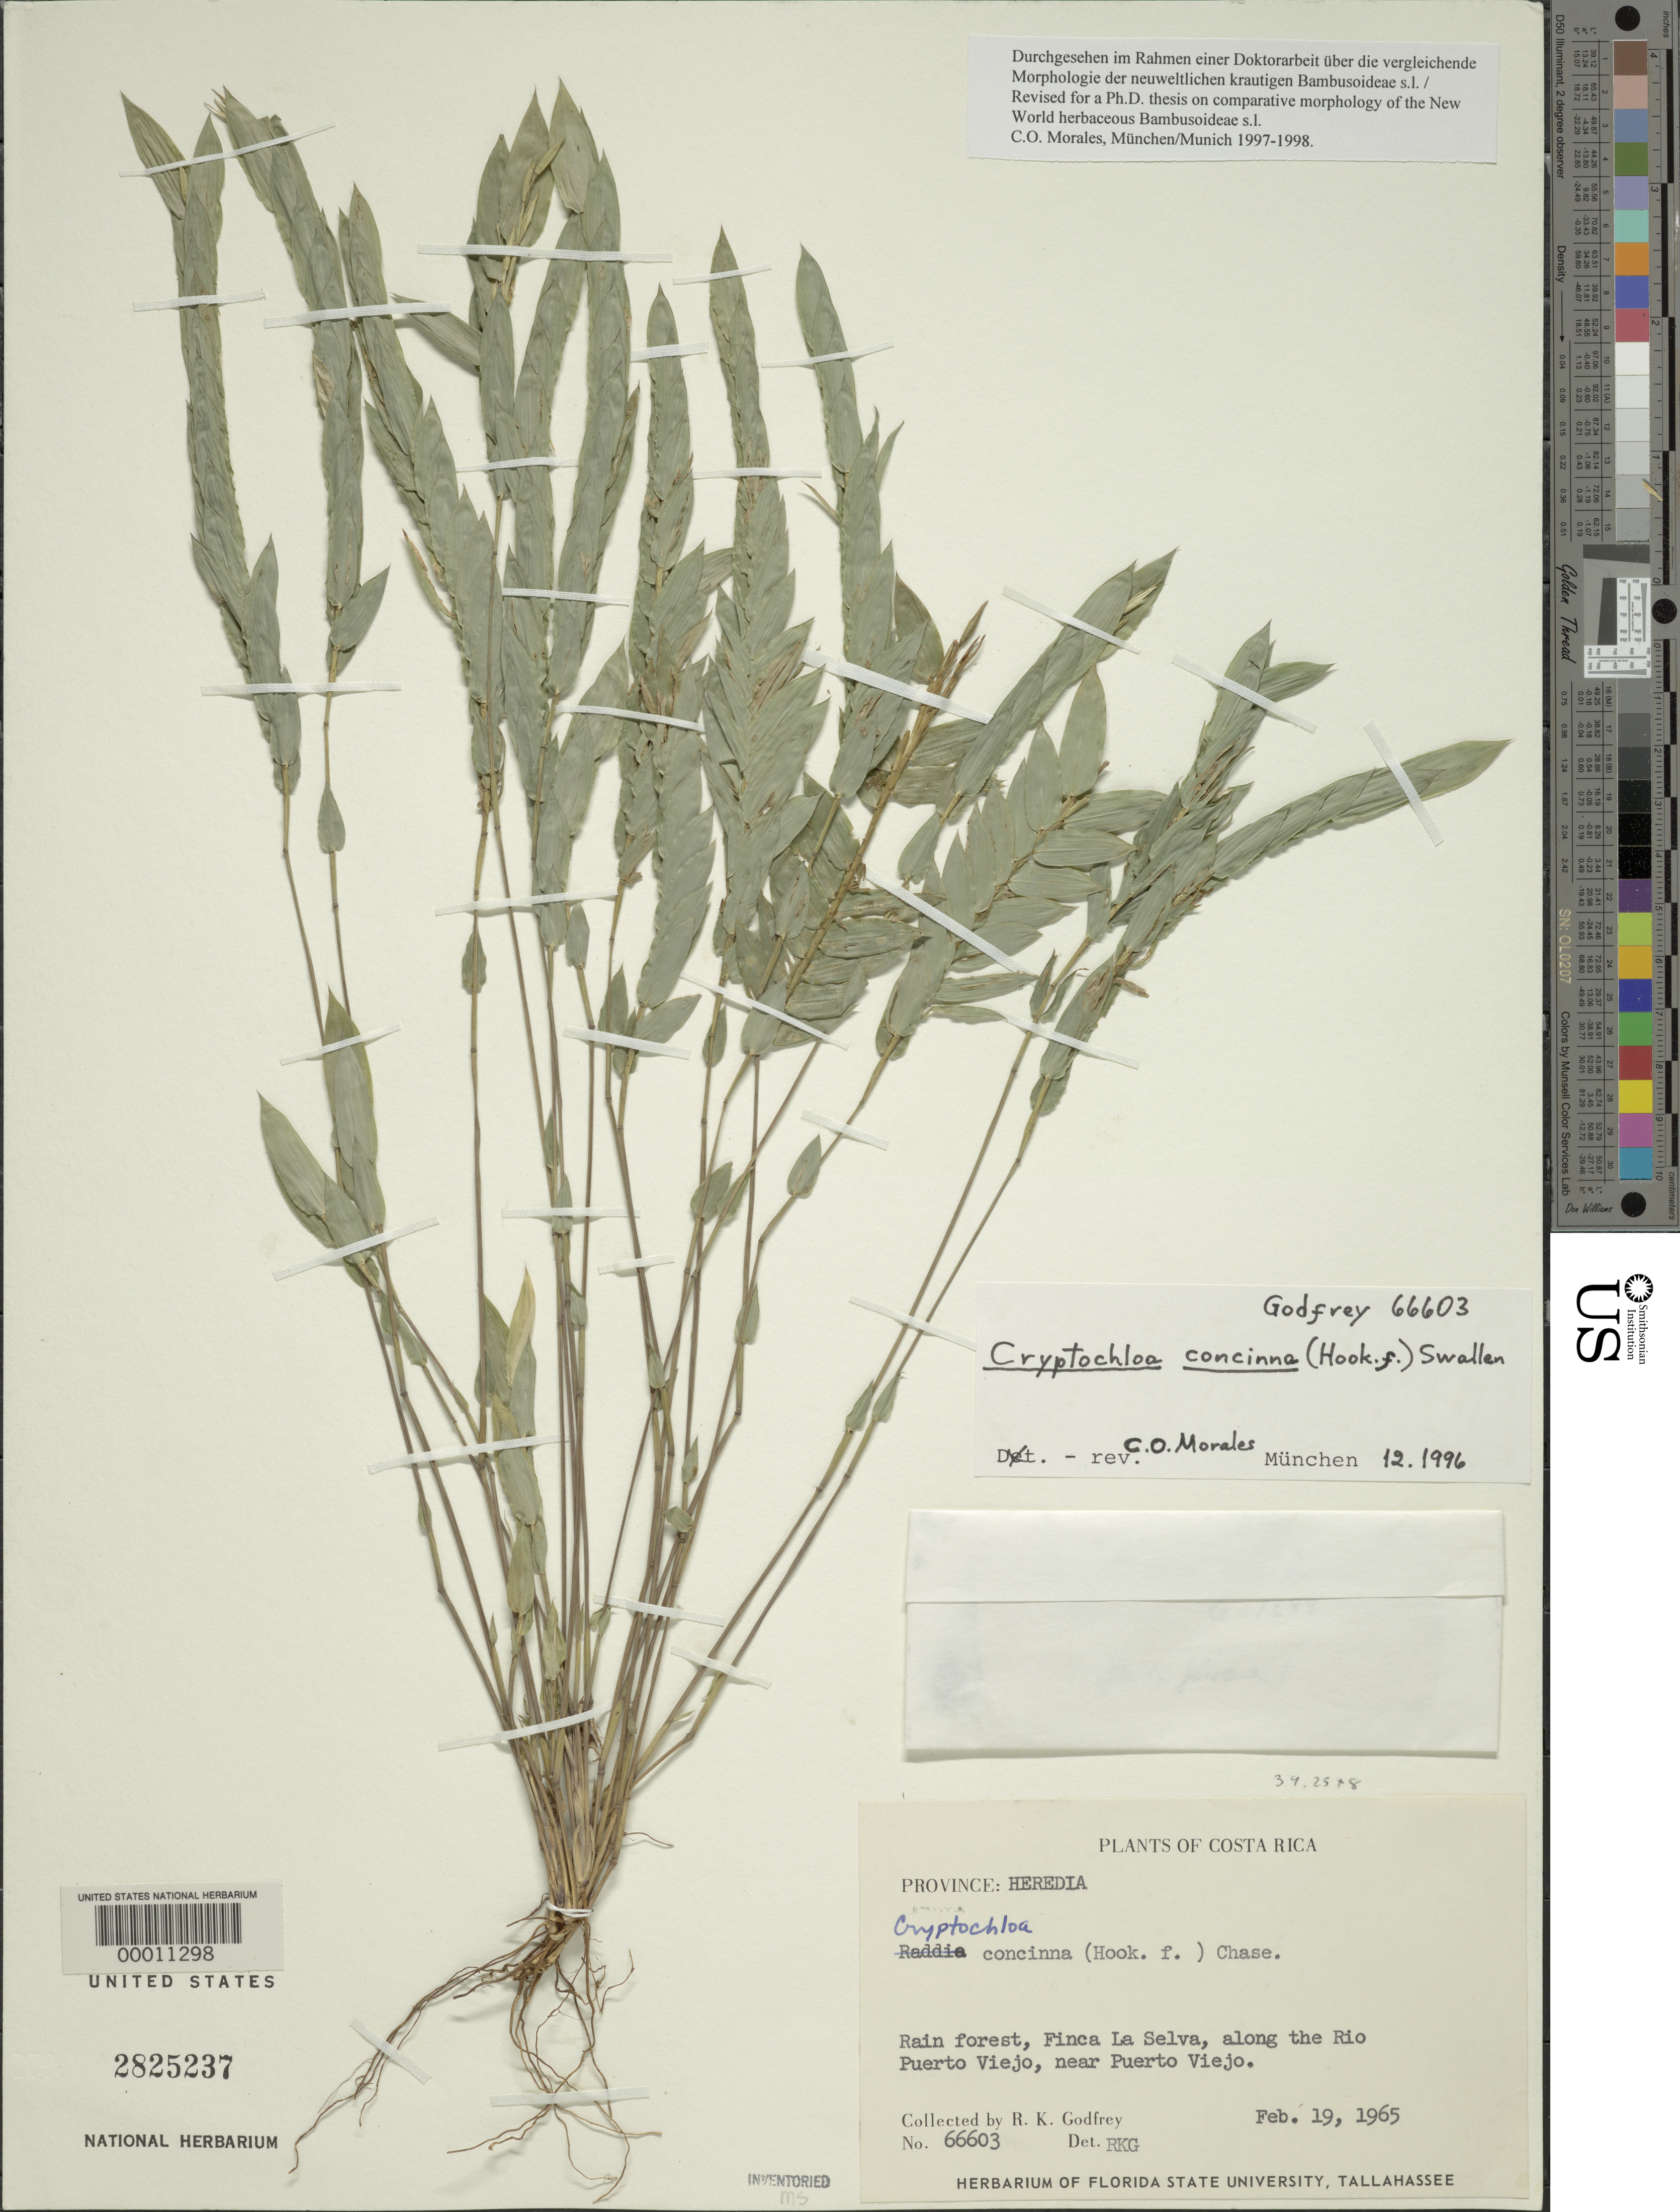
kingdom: Plantae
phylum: Tracheophyta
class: Liliopsida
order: Poales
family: Poaceae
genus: Cryptochloa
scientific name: Cryptochloa concinna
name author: (Hook. f.) Swallen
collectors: R. K. Godfrey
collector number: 66603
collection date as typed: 19 Feb 1965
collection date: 1965-02-19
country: Costa Rica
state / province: Heredia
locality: Rio puerto viejo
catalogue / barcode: US 2825237